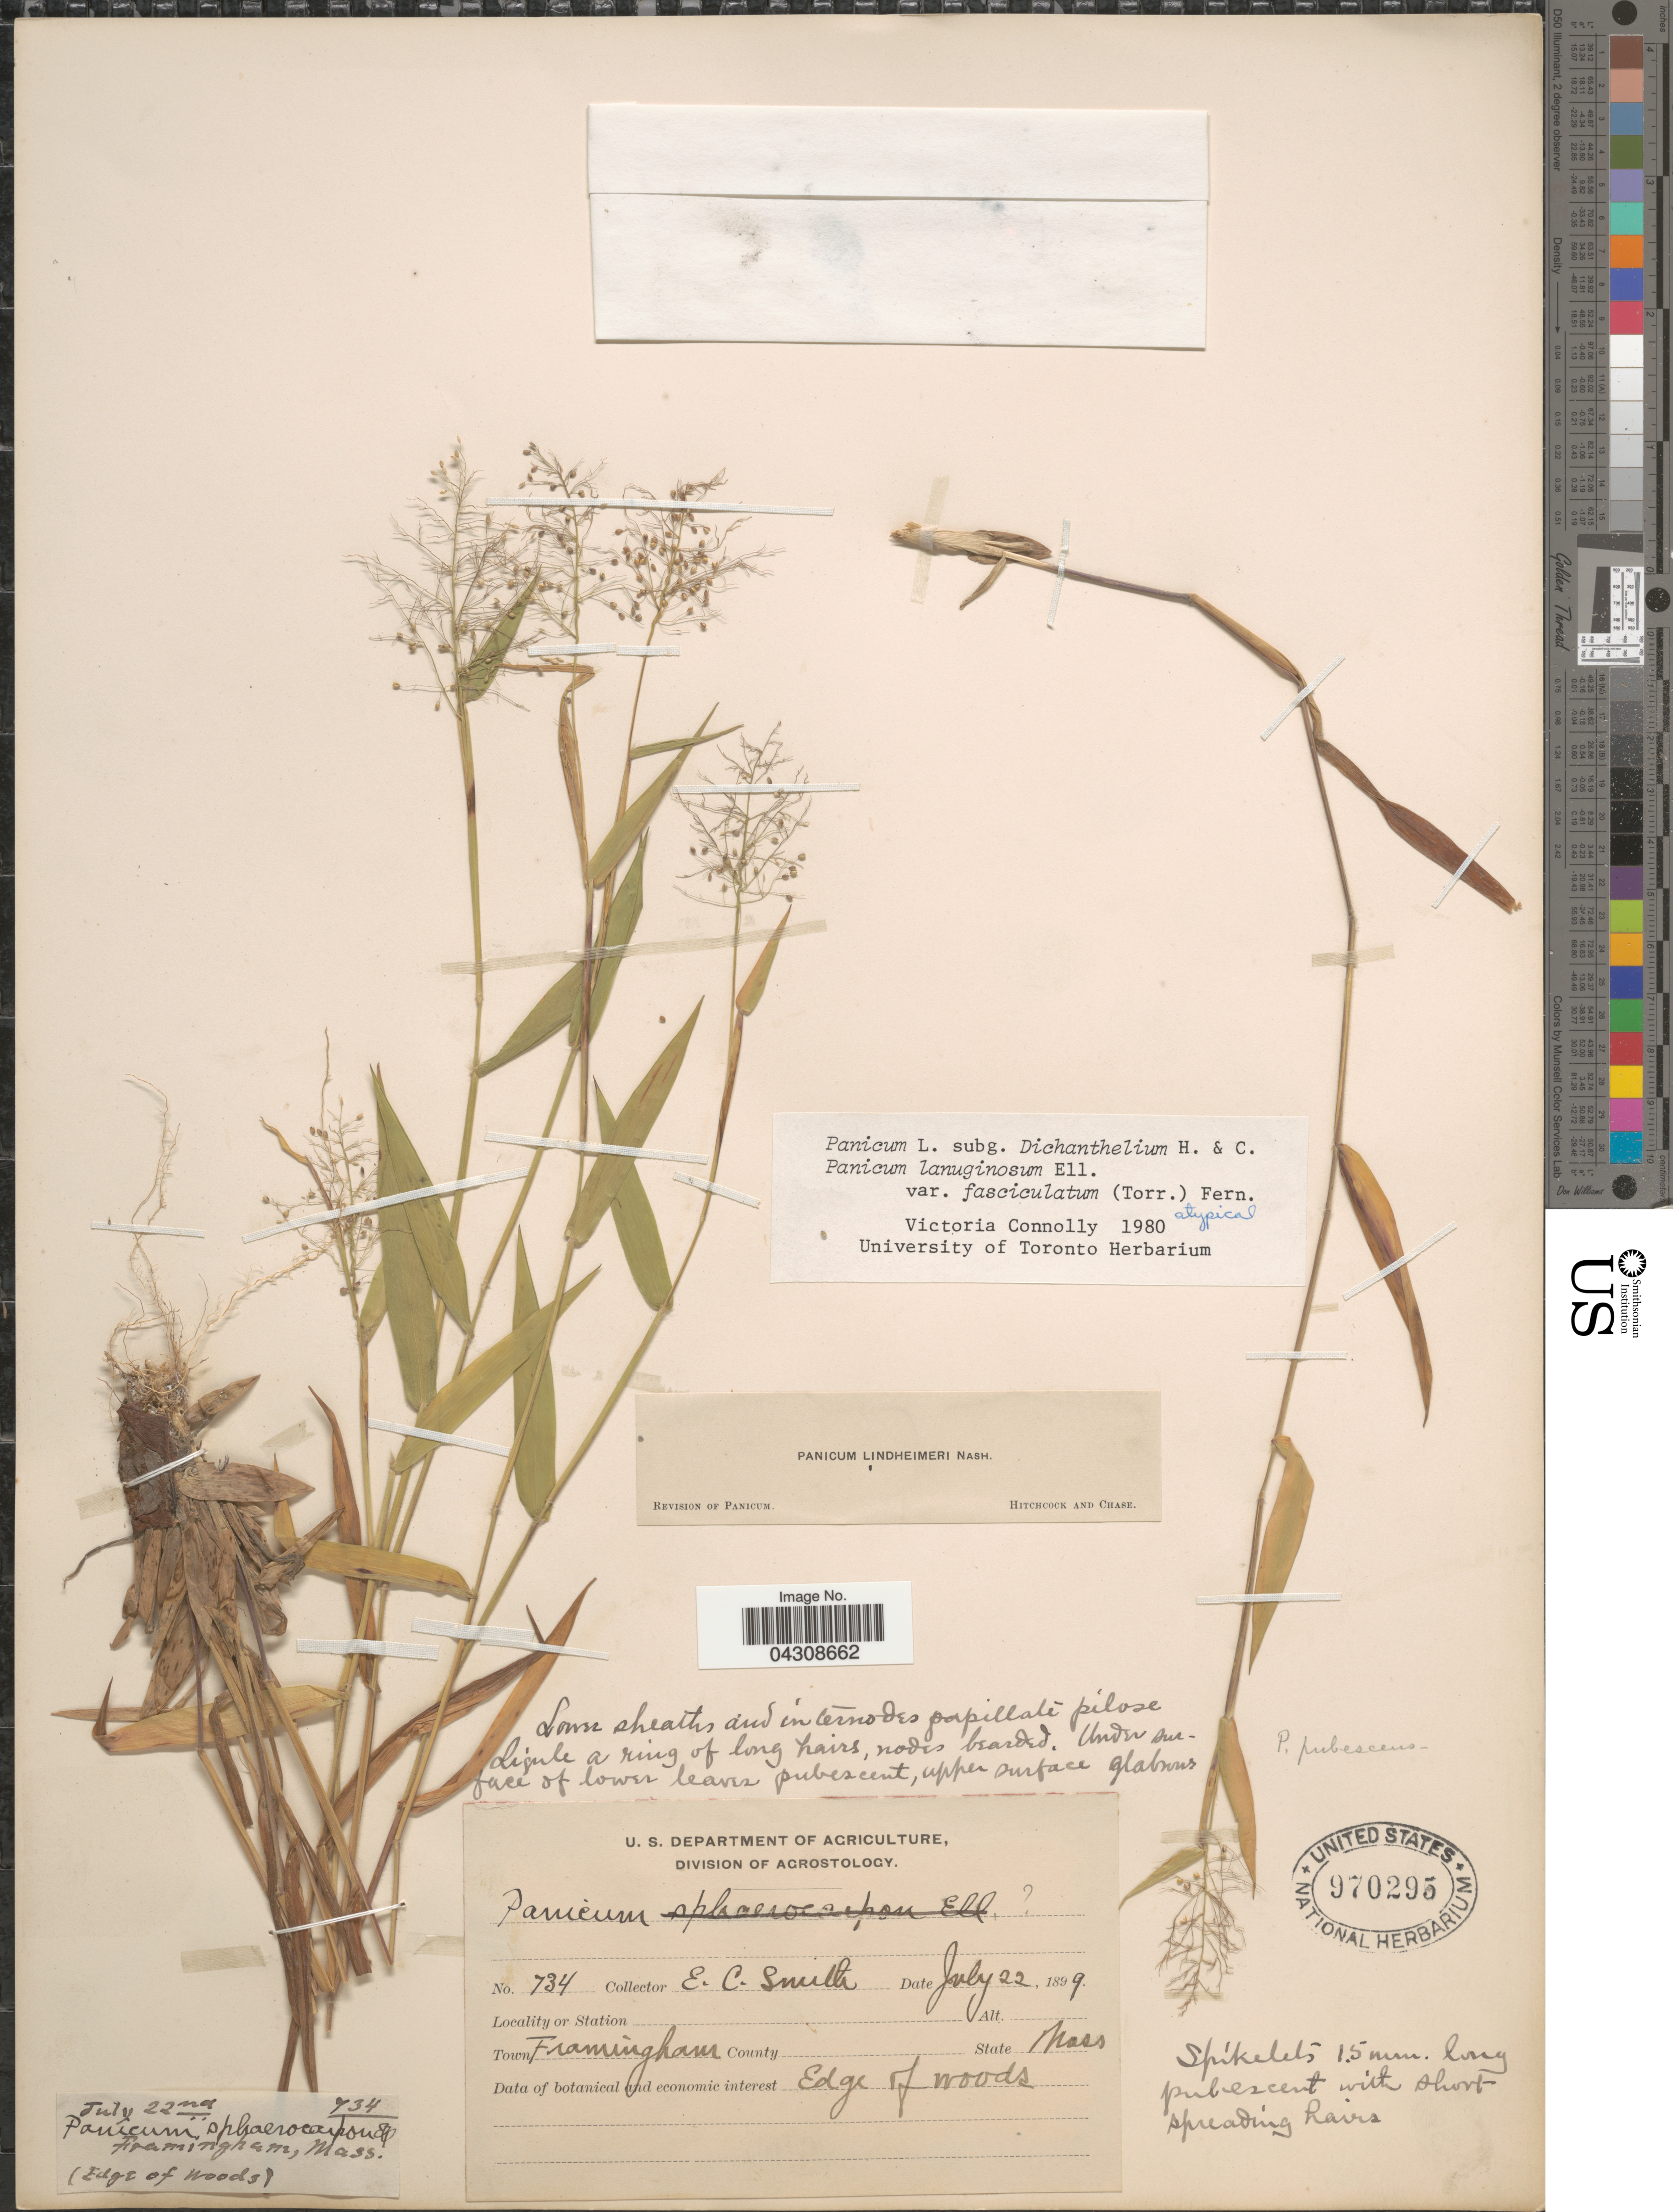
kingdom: Plantae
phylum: Tracheophyta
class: Liliopsida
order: Poales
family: Poaceae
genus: Dichanthelium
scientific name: Dichanthelium acuminatum var. acuminatum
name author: (Sw.) Gould & C.A. Clark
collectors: E. Smith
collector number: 734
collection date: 1899-07-22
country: United States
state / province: Massachusetts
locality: Town Framingham.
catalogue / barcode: US 970295